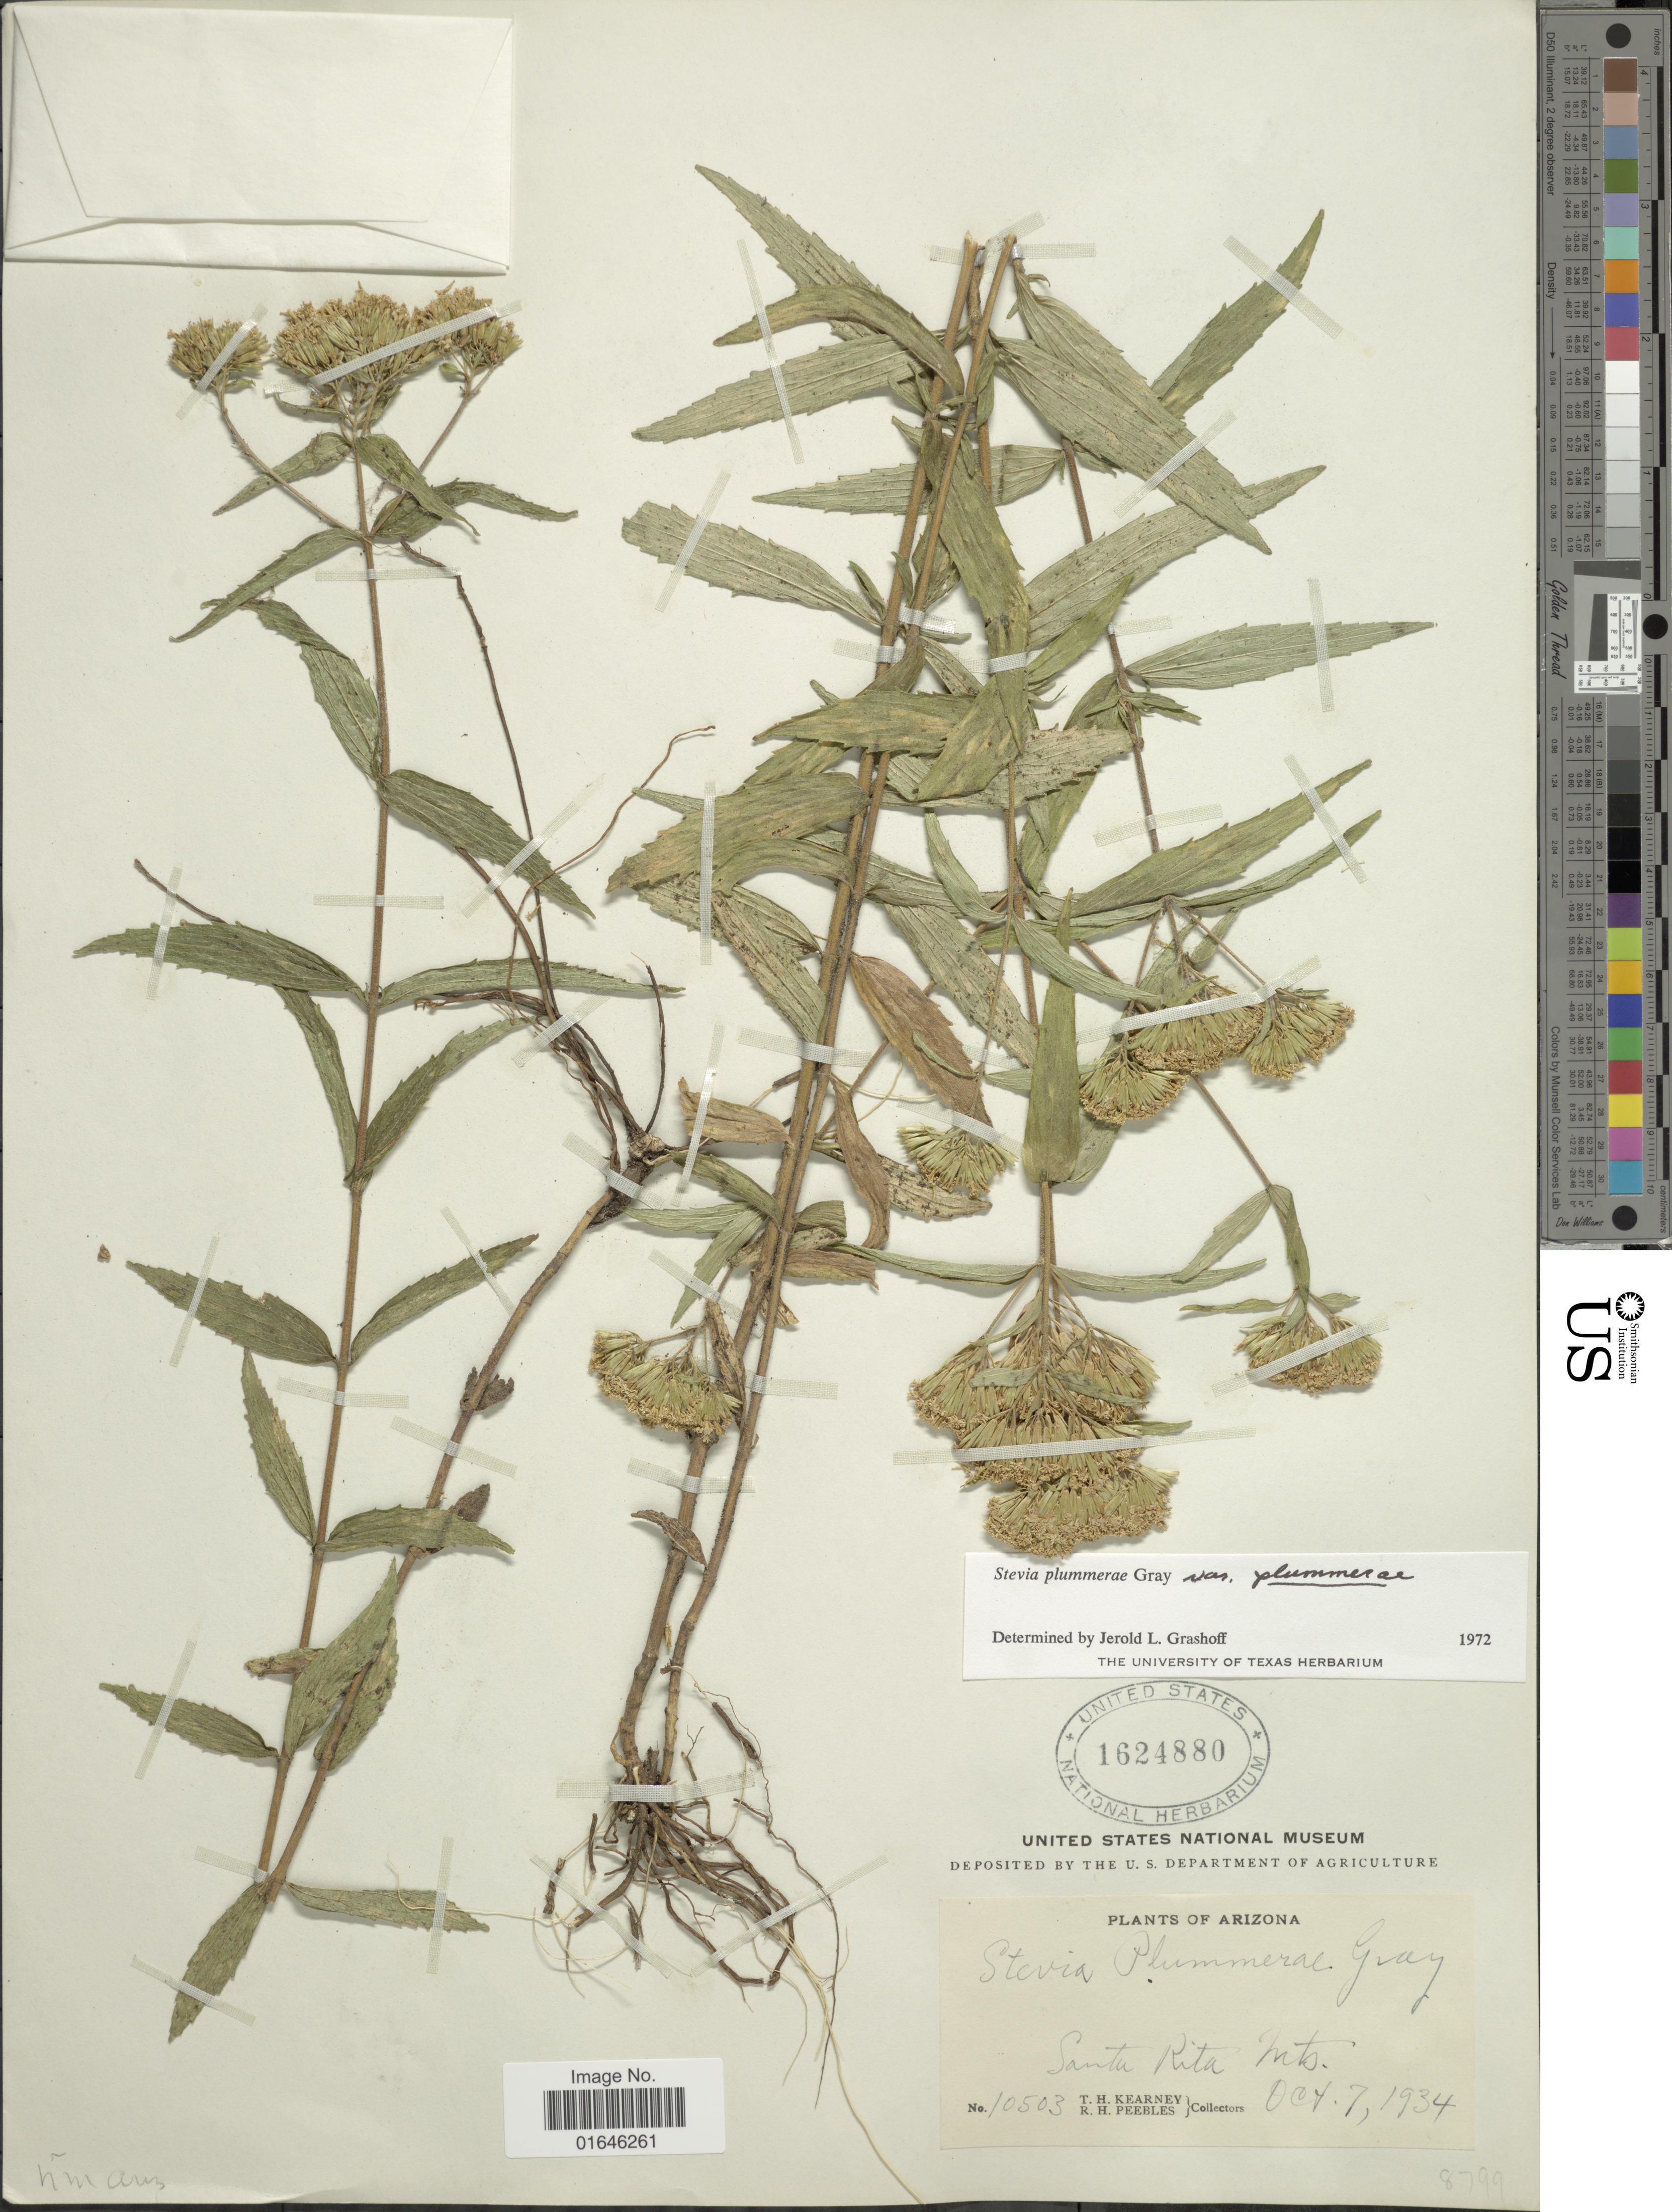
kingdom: Plantae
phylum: Tracheophyta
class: Magnoliopsida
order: Asterales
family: Asteraceae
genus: Stevia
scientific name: Stevia plummerae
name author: A. Gray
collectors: T. H. Kearney & R. H. Peebles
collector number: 10503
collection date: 1934-10-07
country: United States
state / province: Arizona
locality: Santa Rita Mts.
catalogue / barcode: US 1624880